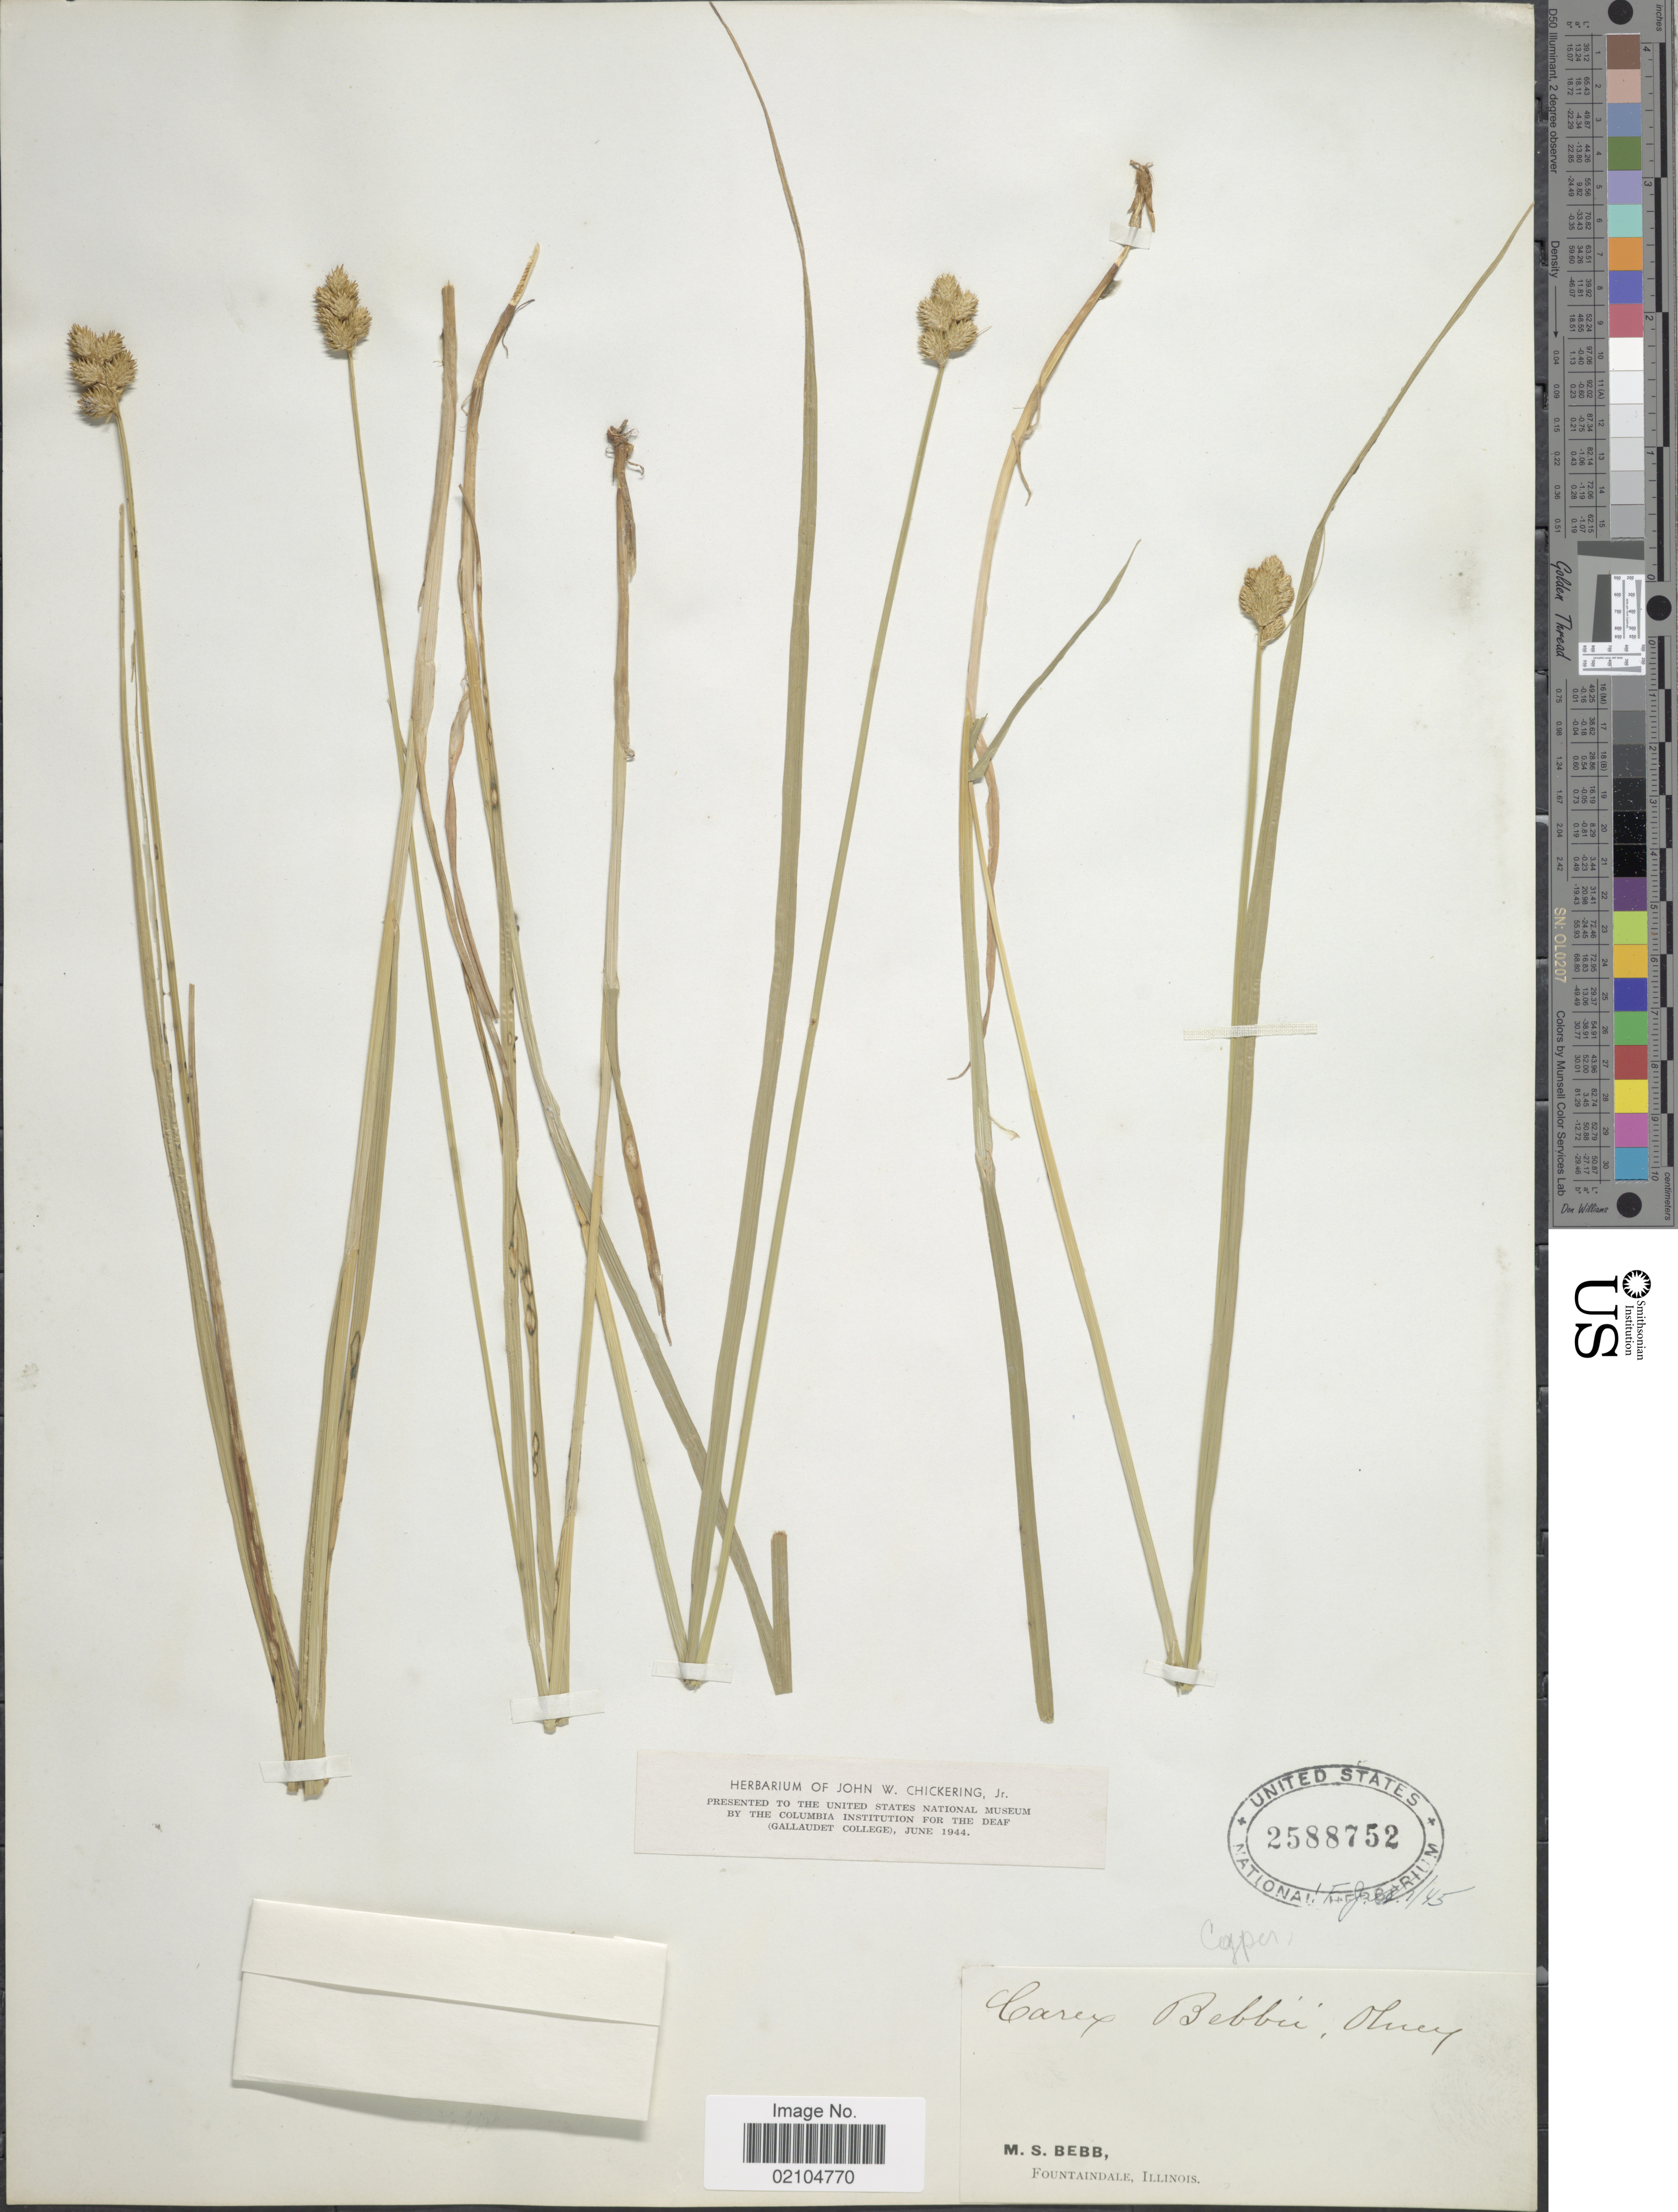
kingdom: Plantae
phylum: Tracheophyta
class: Liliopsida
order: Poales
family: Cyperaceae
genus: Carex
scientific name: Carex bebbii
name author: (L.H. Bailey) Olney ex Fernald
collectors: M. Bebb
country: United States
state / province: Illinois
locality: Fountaindale.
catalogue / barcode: US 2588752